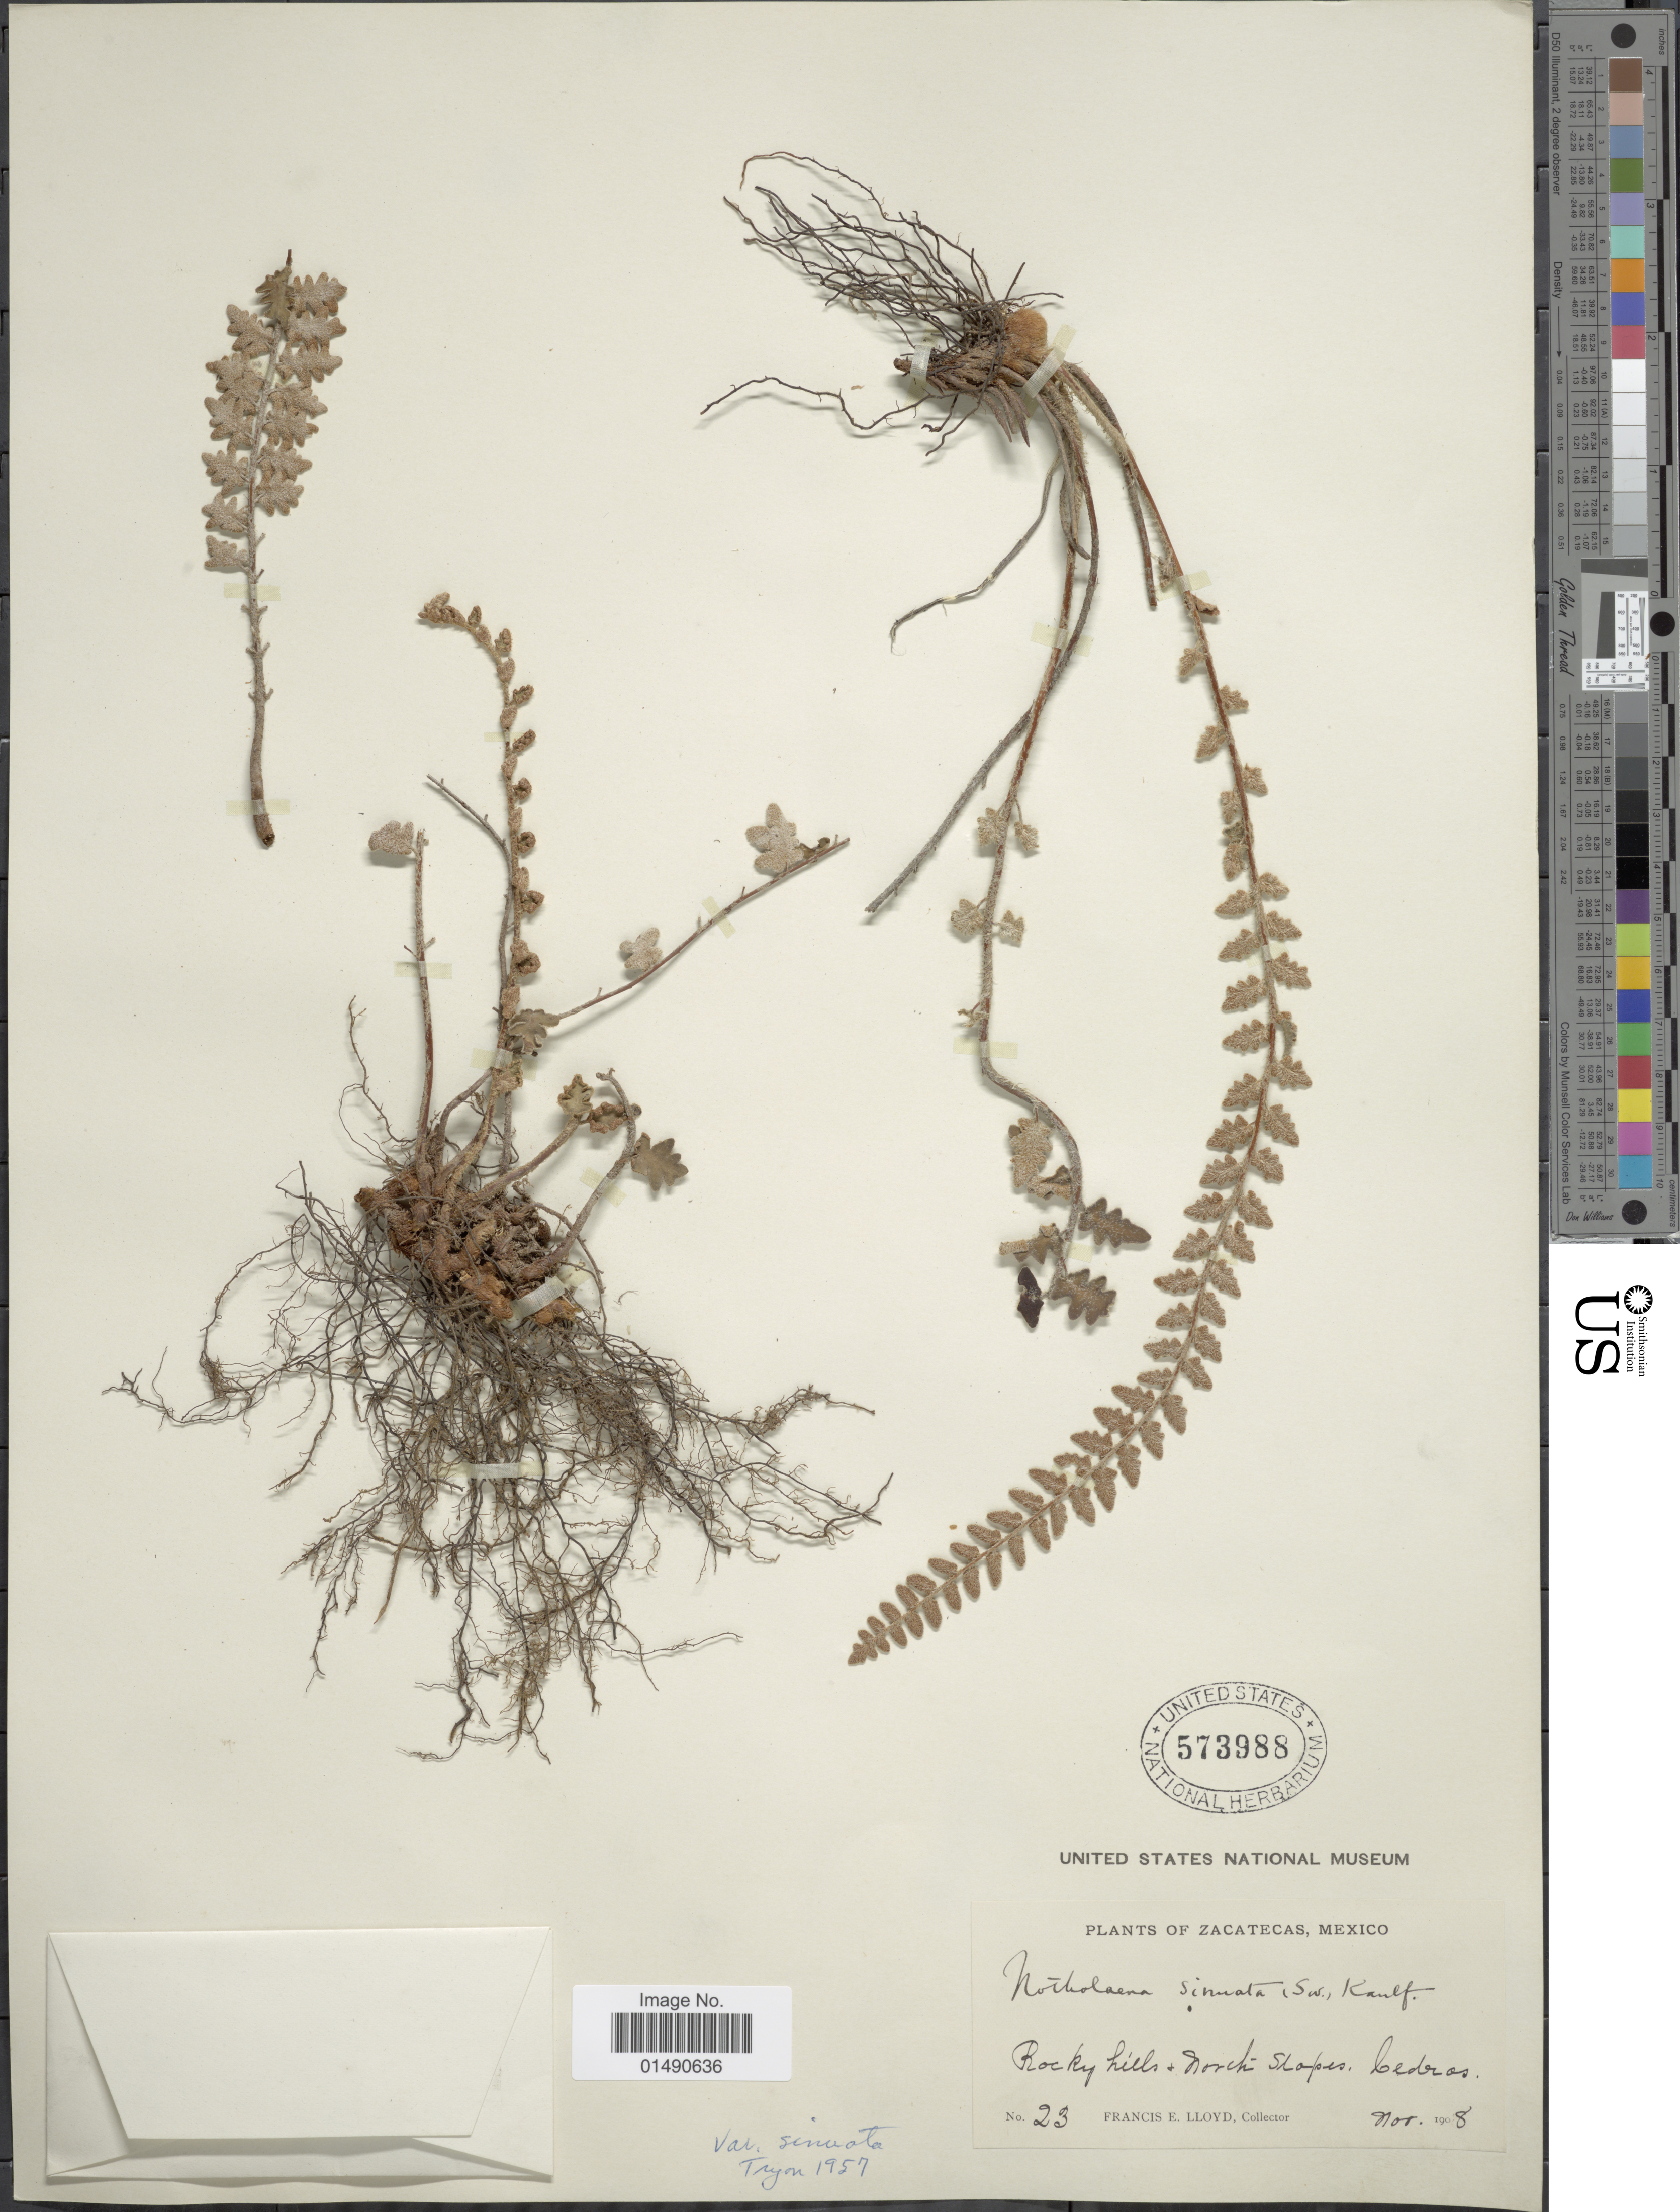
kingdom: Plantae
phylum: Tracheophyta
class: Polypodiopsida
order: Polypodiales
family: Pteridaceae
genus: Astrolepis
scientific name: Astrolepis sinuata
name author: (Lag. ex Sw.) D.M. Benham & Windham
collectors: Lloyd, C. E.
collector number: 23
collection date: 1908-11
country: Mexico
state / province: Zacatecas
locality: Rocky hills + North slopes Cedros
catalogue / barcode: US 573988